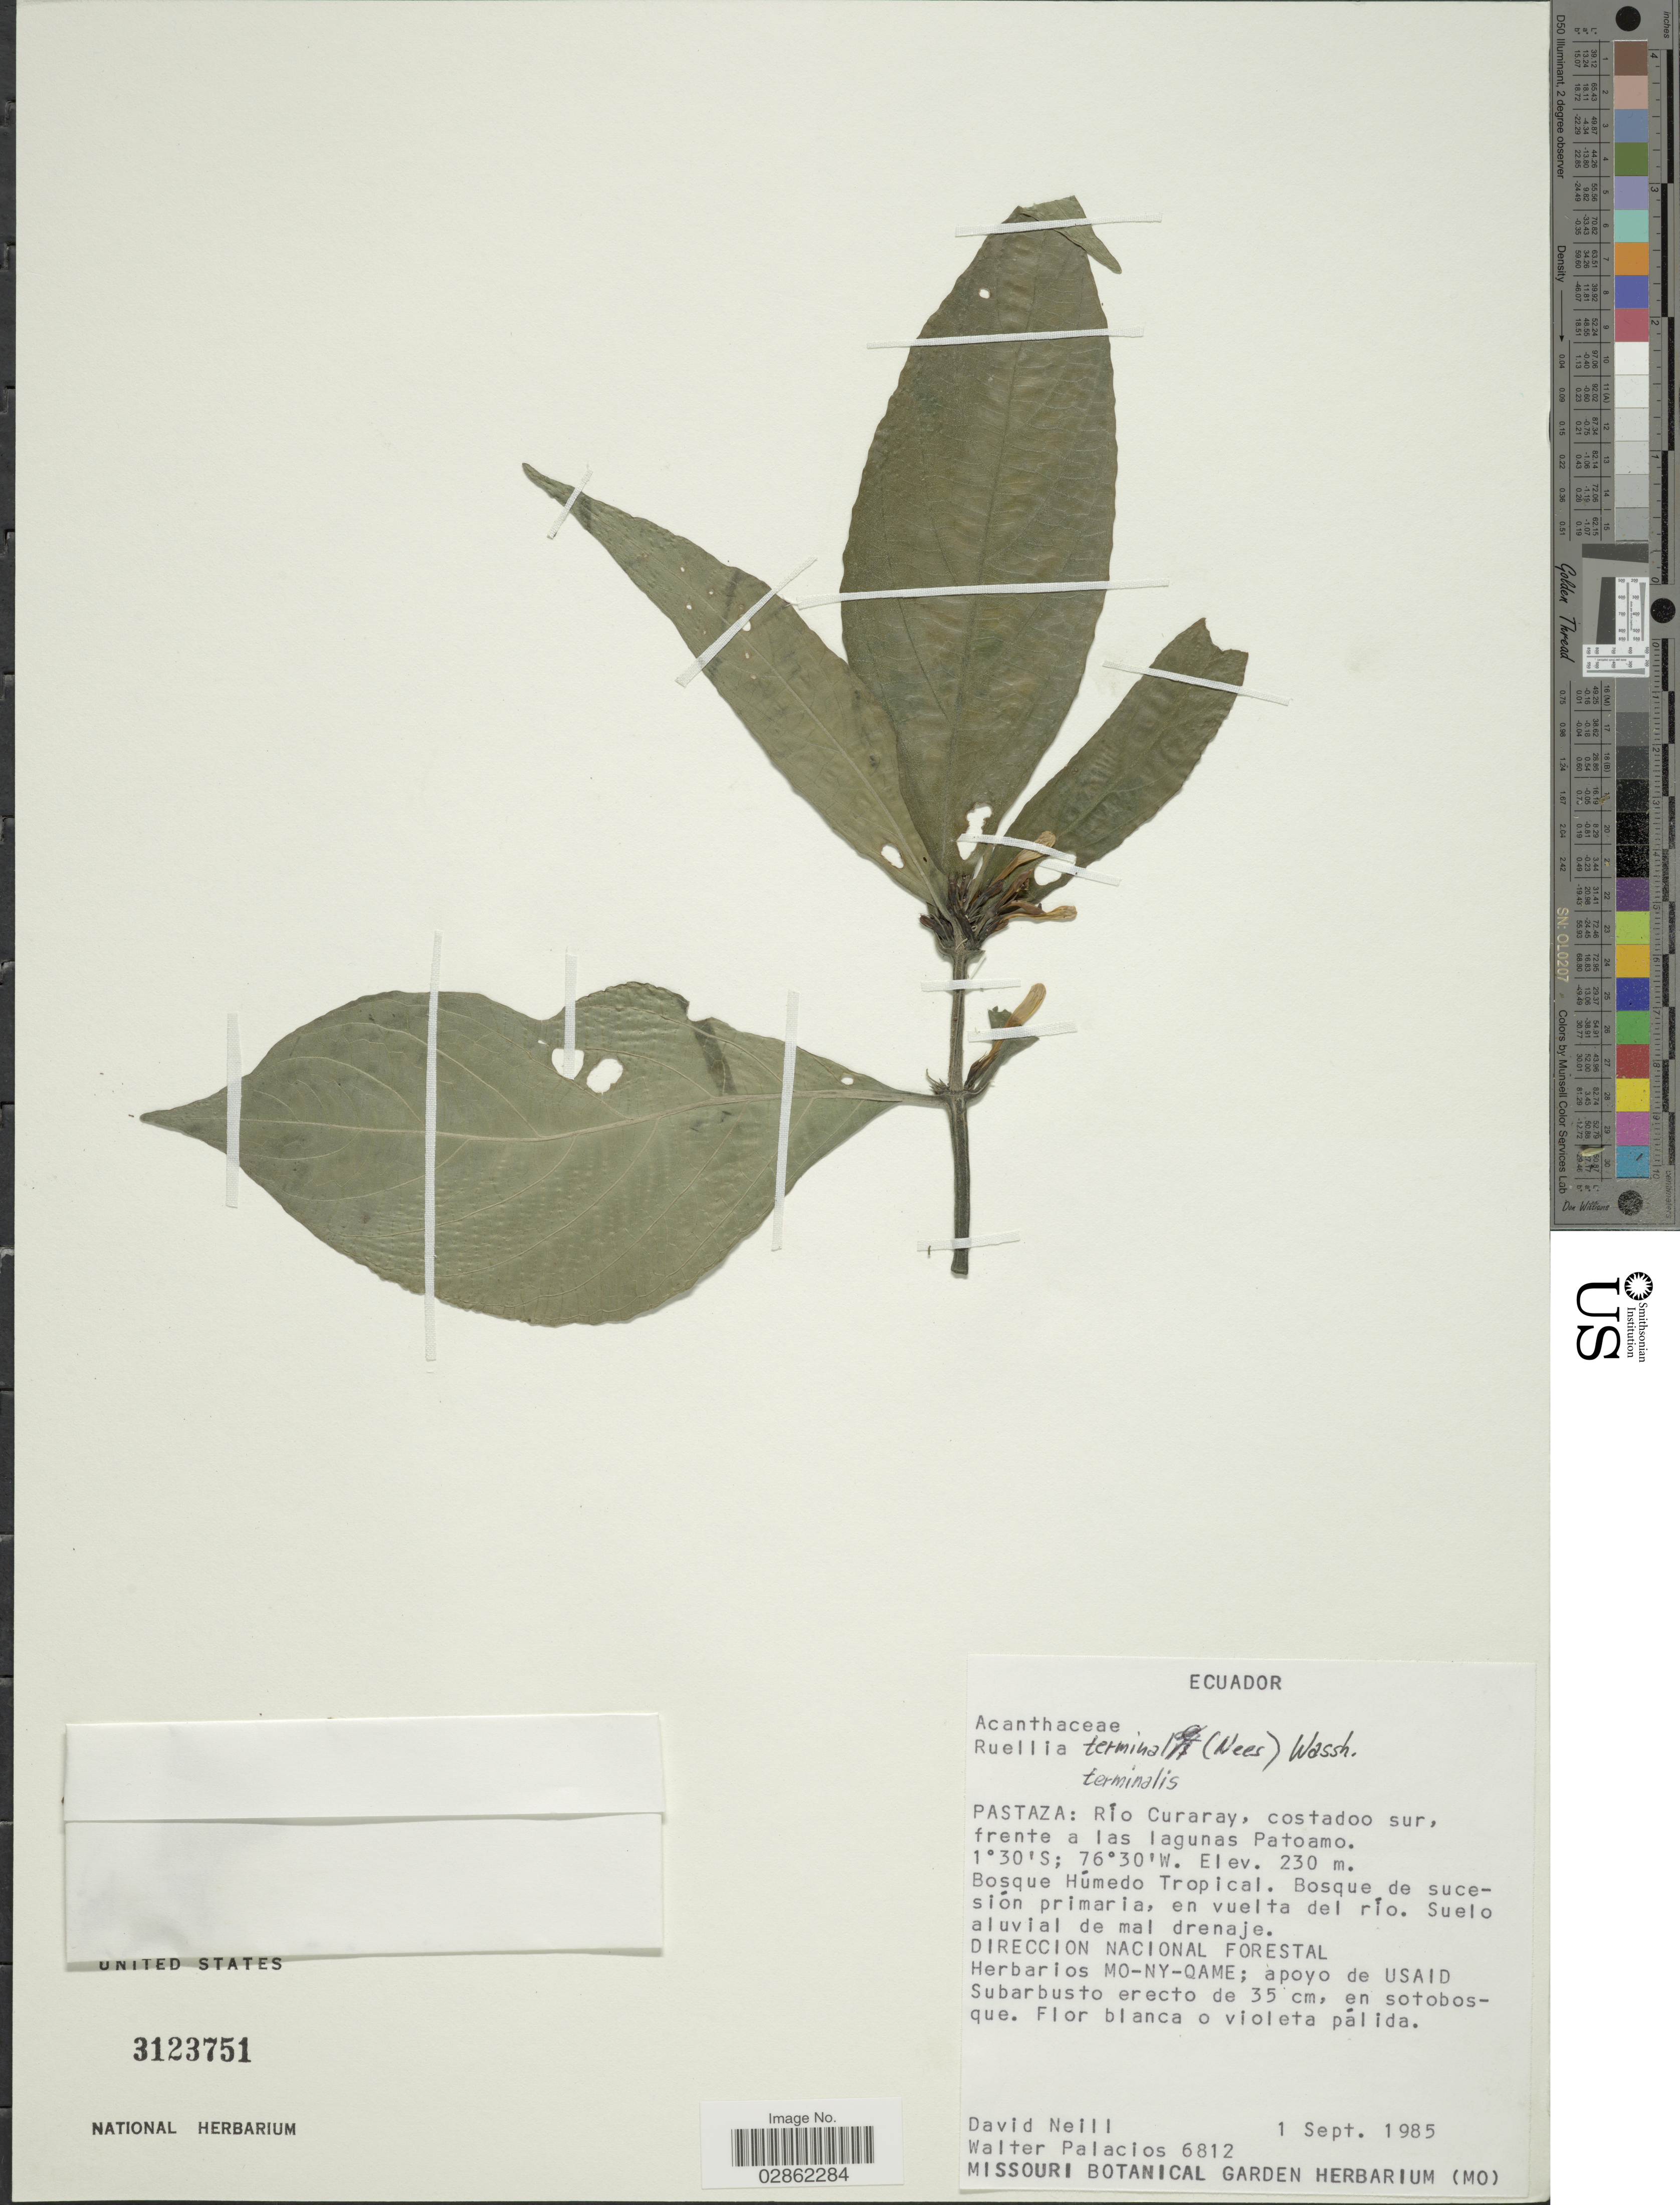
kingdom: Plantae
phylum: Tracheophyta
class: Magnoliopsida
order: Lamiales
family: Acanthaceae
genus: Ruellia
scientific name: Ruellia terminalis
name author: (Nees) Wassh.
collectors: D. Neill & W. Palacios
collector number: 6812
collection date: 1985-09-01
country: Ecuador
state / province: Pastaza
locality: Río Curaray, costadoo sur, frente a las lagunas Patoamo.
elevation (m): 230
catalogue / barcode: US 3123751